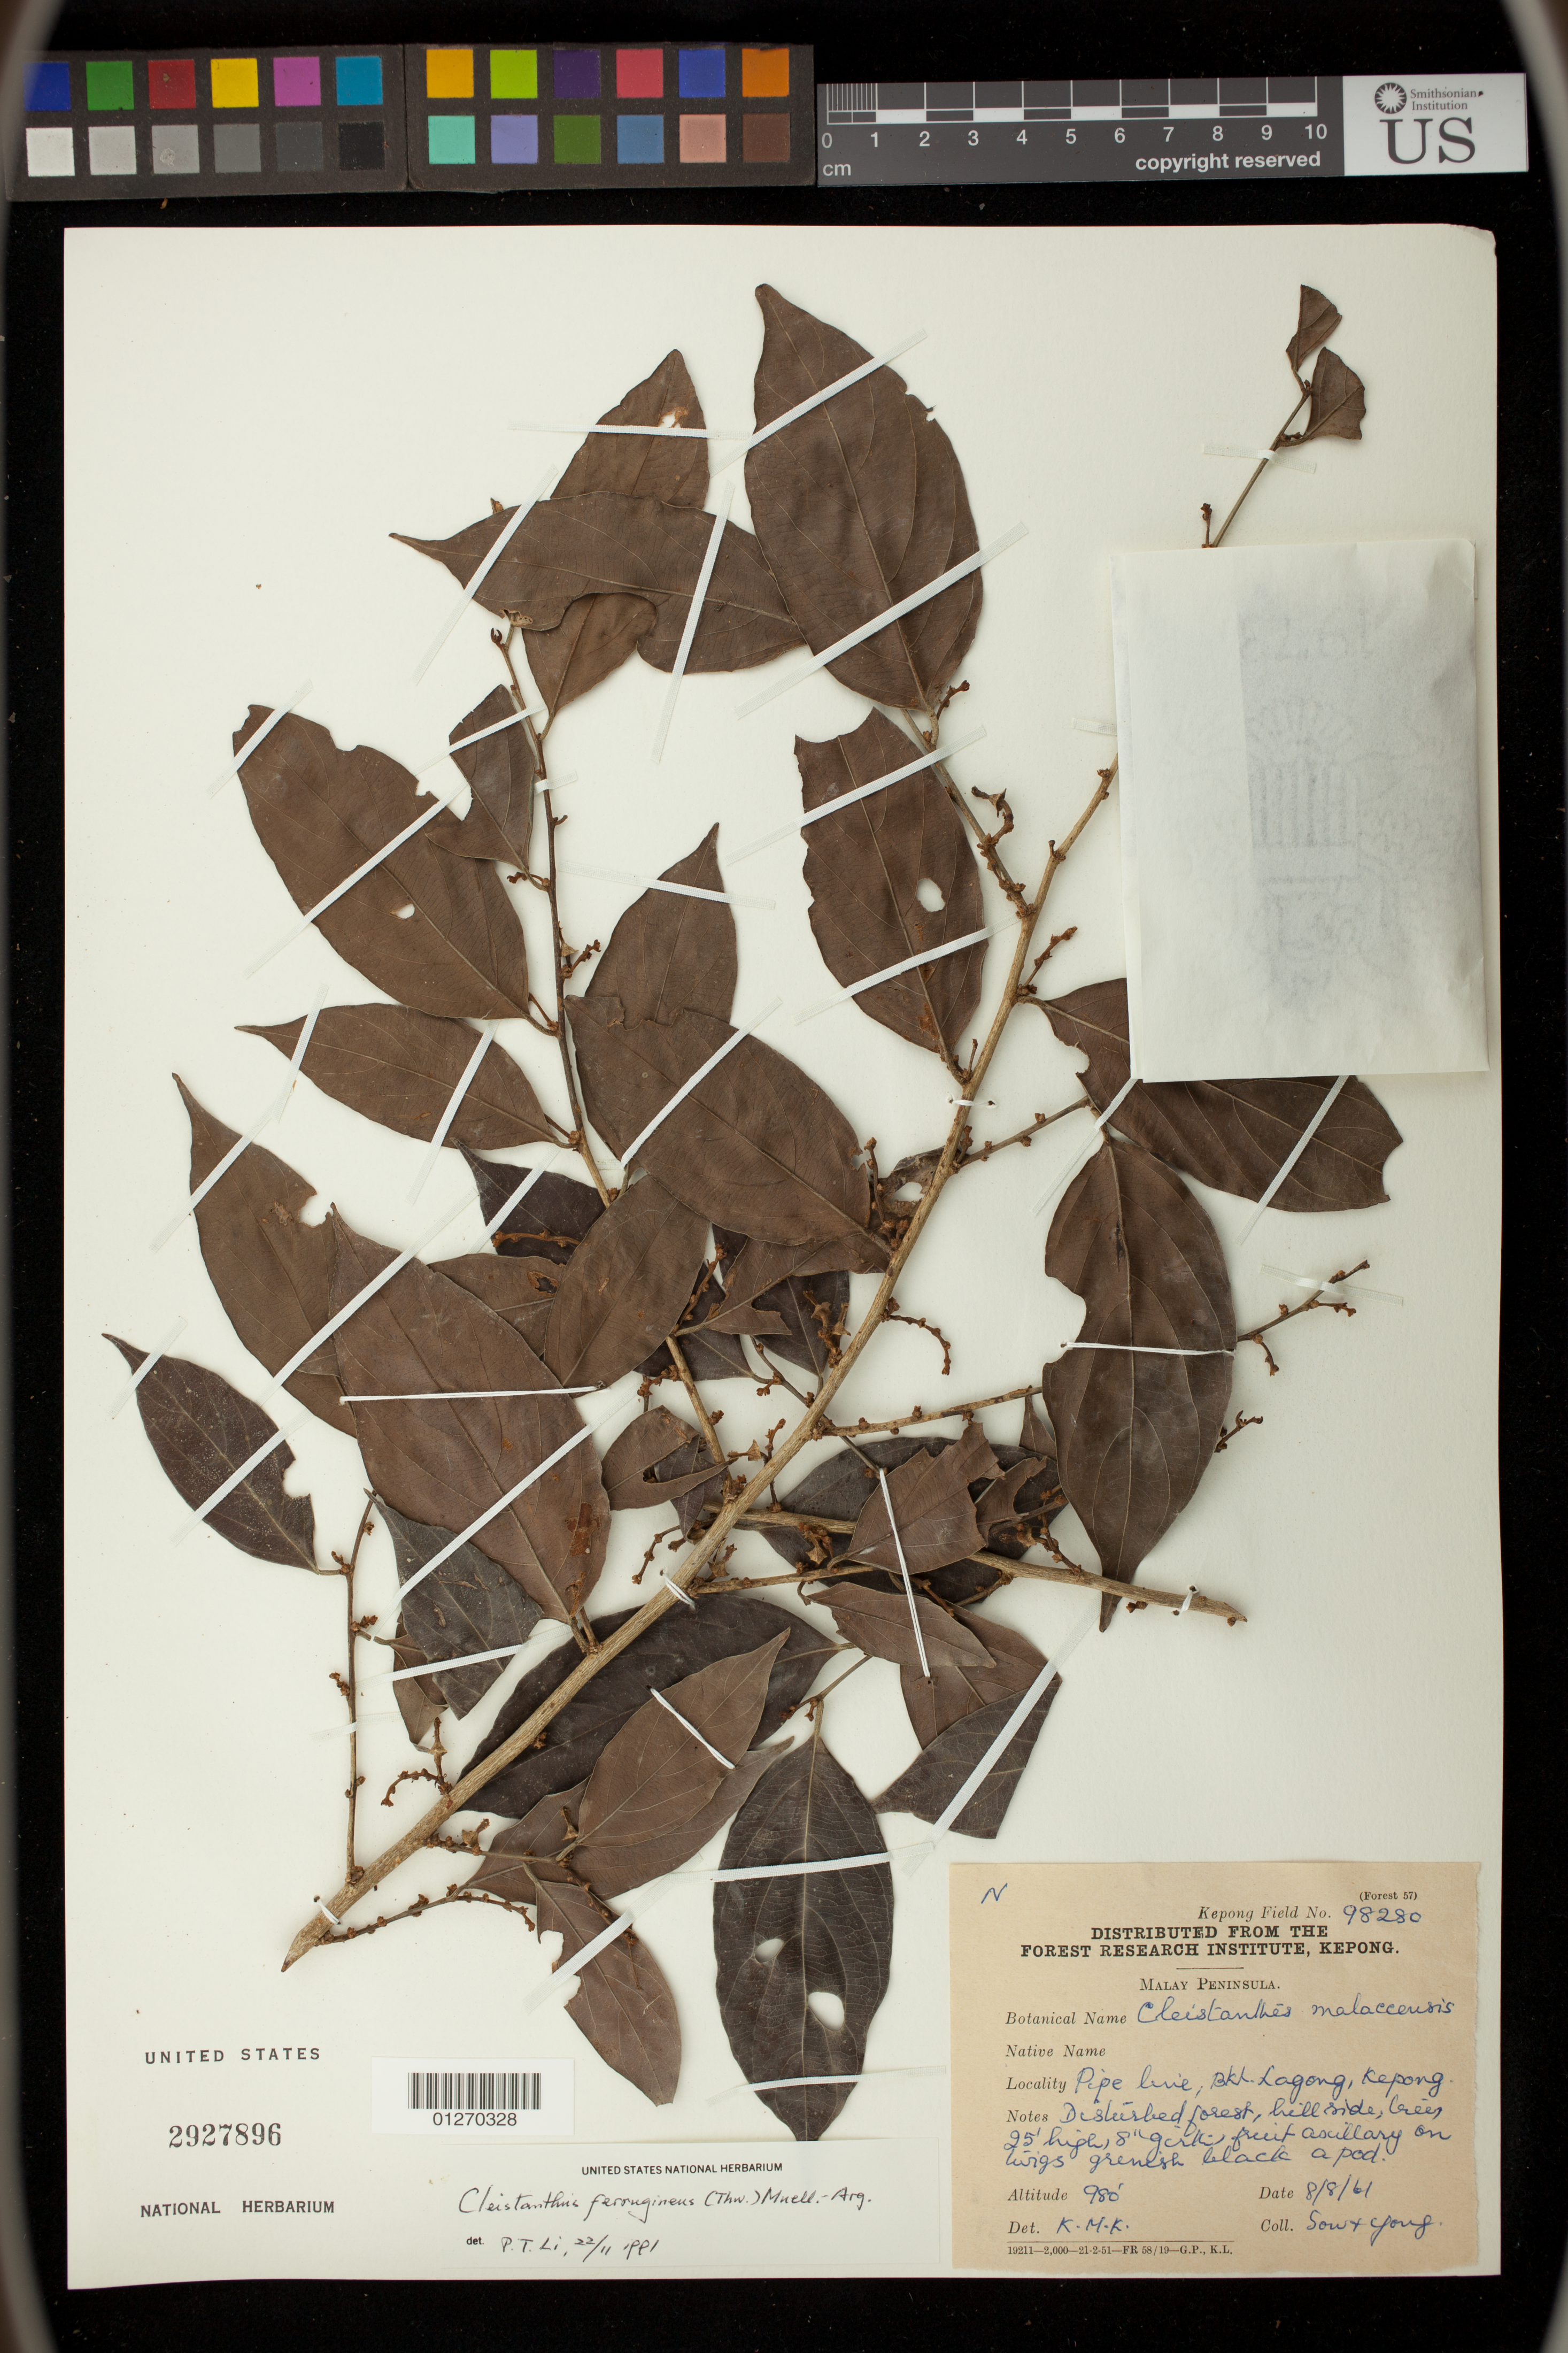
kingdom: Plantae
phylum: Tracheophyta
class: Magnoliopsida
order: Malpighiales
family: Phyllanthaceae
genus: Cleistanthus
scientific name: Cleistanthus malaccensis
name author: Hook. f.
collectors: -. Sow & -. Yong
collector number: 98280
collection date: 1961-08-08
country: Malaysia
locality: Pipe line, Bkh. Lagong, Kepong.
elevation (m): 299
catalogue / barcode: US 2927896